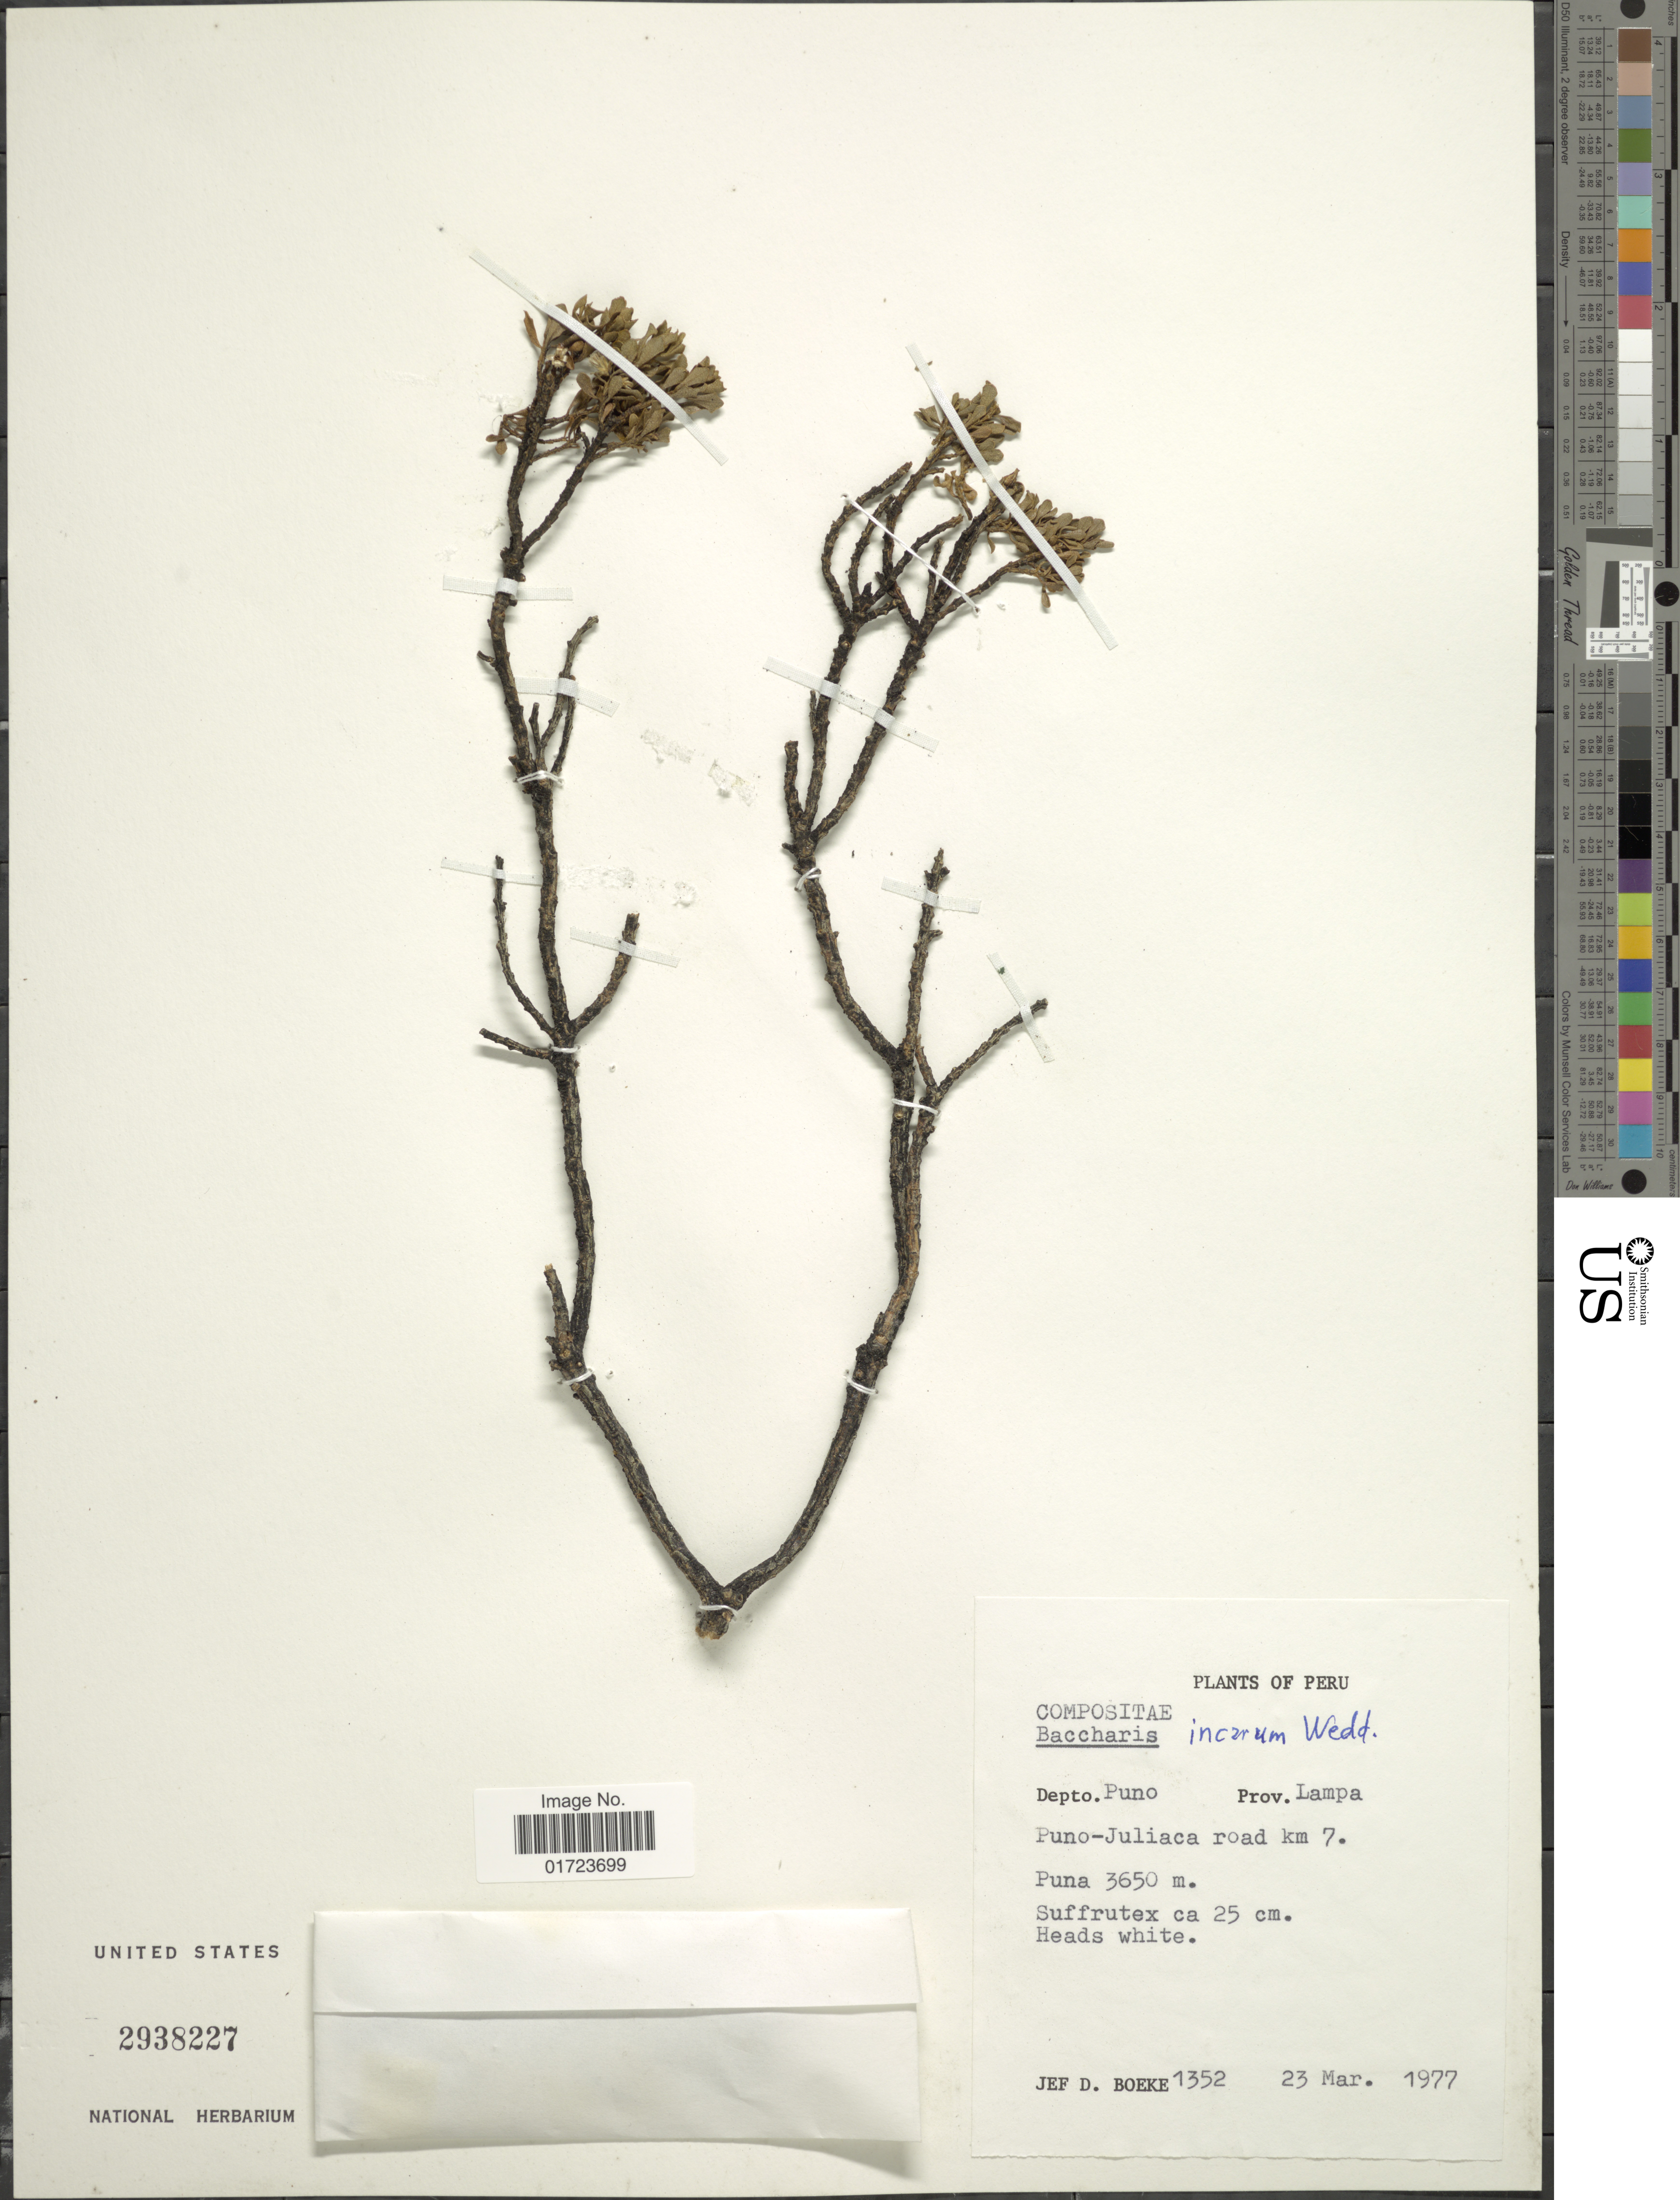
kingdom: Plantae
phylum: Tracheophyta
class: Magnoliopsida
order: Asterales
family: Asteraceae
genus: Baccharis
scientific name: Baccharis tola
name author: Phil.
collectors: J. D. Boeke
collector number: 1352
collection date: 1977-03-23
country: Peru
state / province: Puno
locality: Depto. Puno, Prov. Lampa. Puno-Juliaca road km 7.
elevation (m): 3650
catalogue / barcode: US 2938227